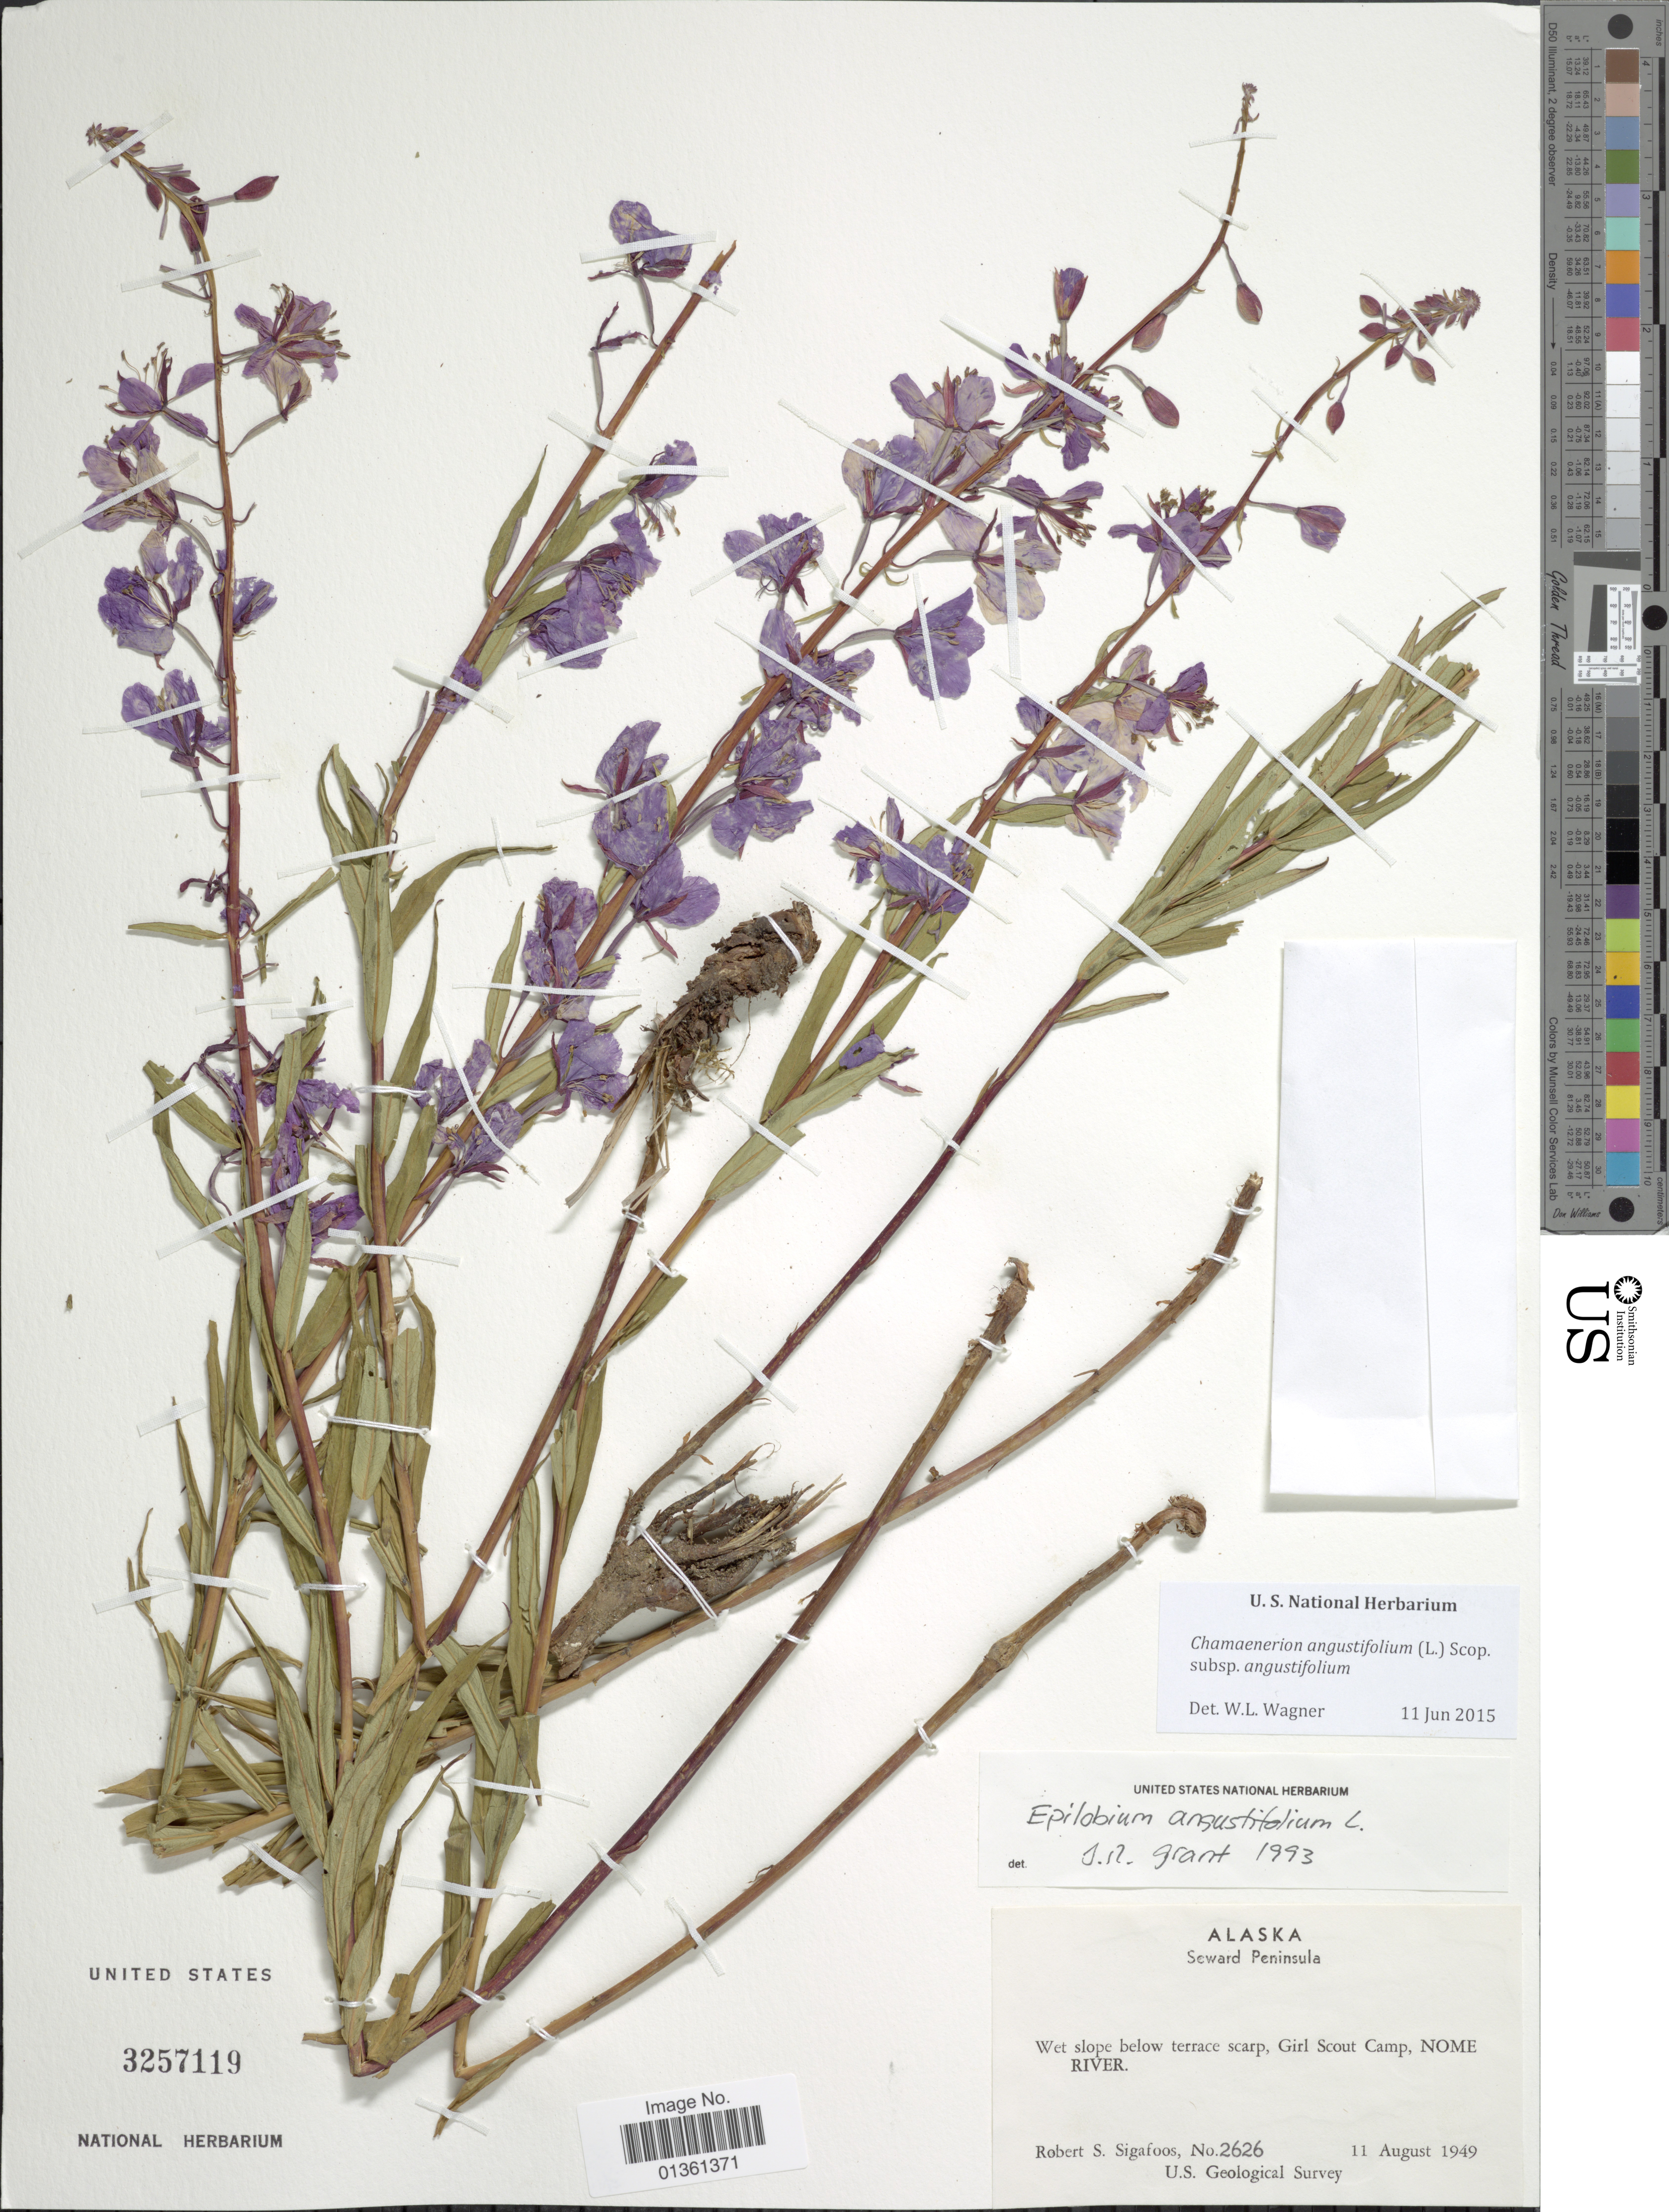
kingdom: Plantae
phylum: Tracheophyta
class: Magnoliopsida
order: Myrtales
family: Onagraceae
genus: Chamaenerion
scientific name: Chamaenerion angustifolium subsp. angustifolium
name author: (L.) Scop.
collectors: R. Sigafoos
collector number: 2626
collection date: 1949-08-11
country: United States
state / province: Alaska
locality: Seward Peninsula. Wet slope below terrace scarp, Girl Scout Camp, Nome River.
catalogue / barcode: US 3257119